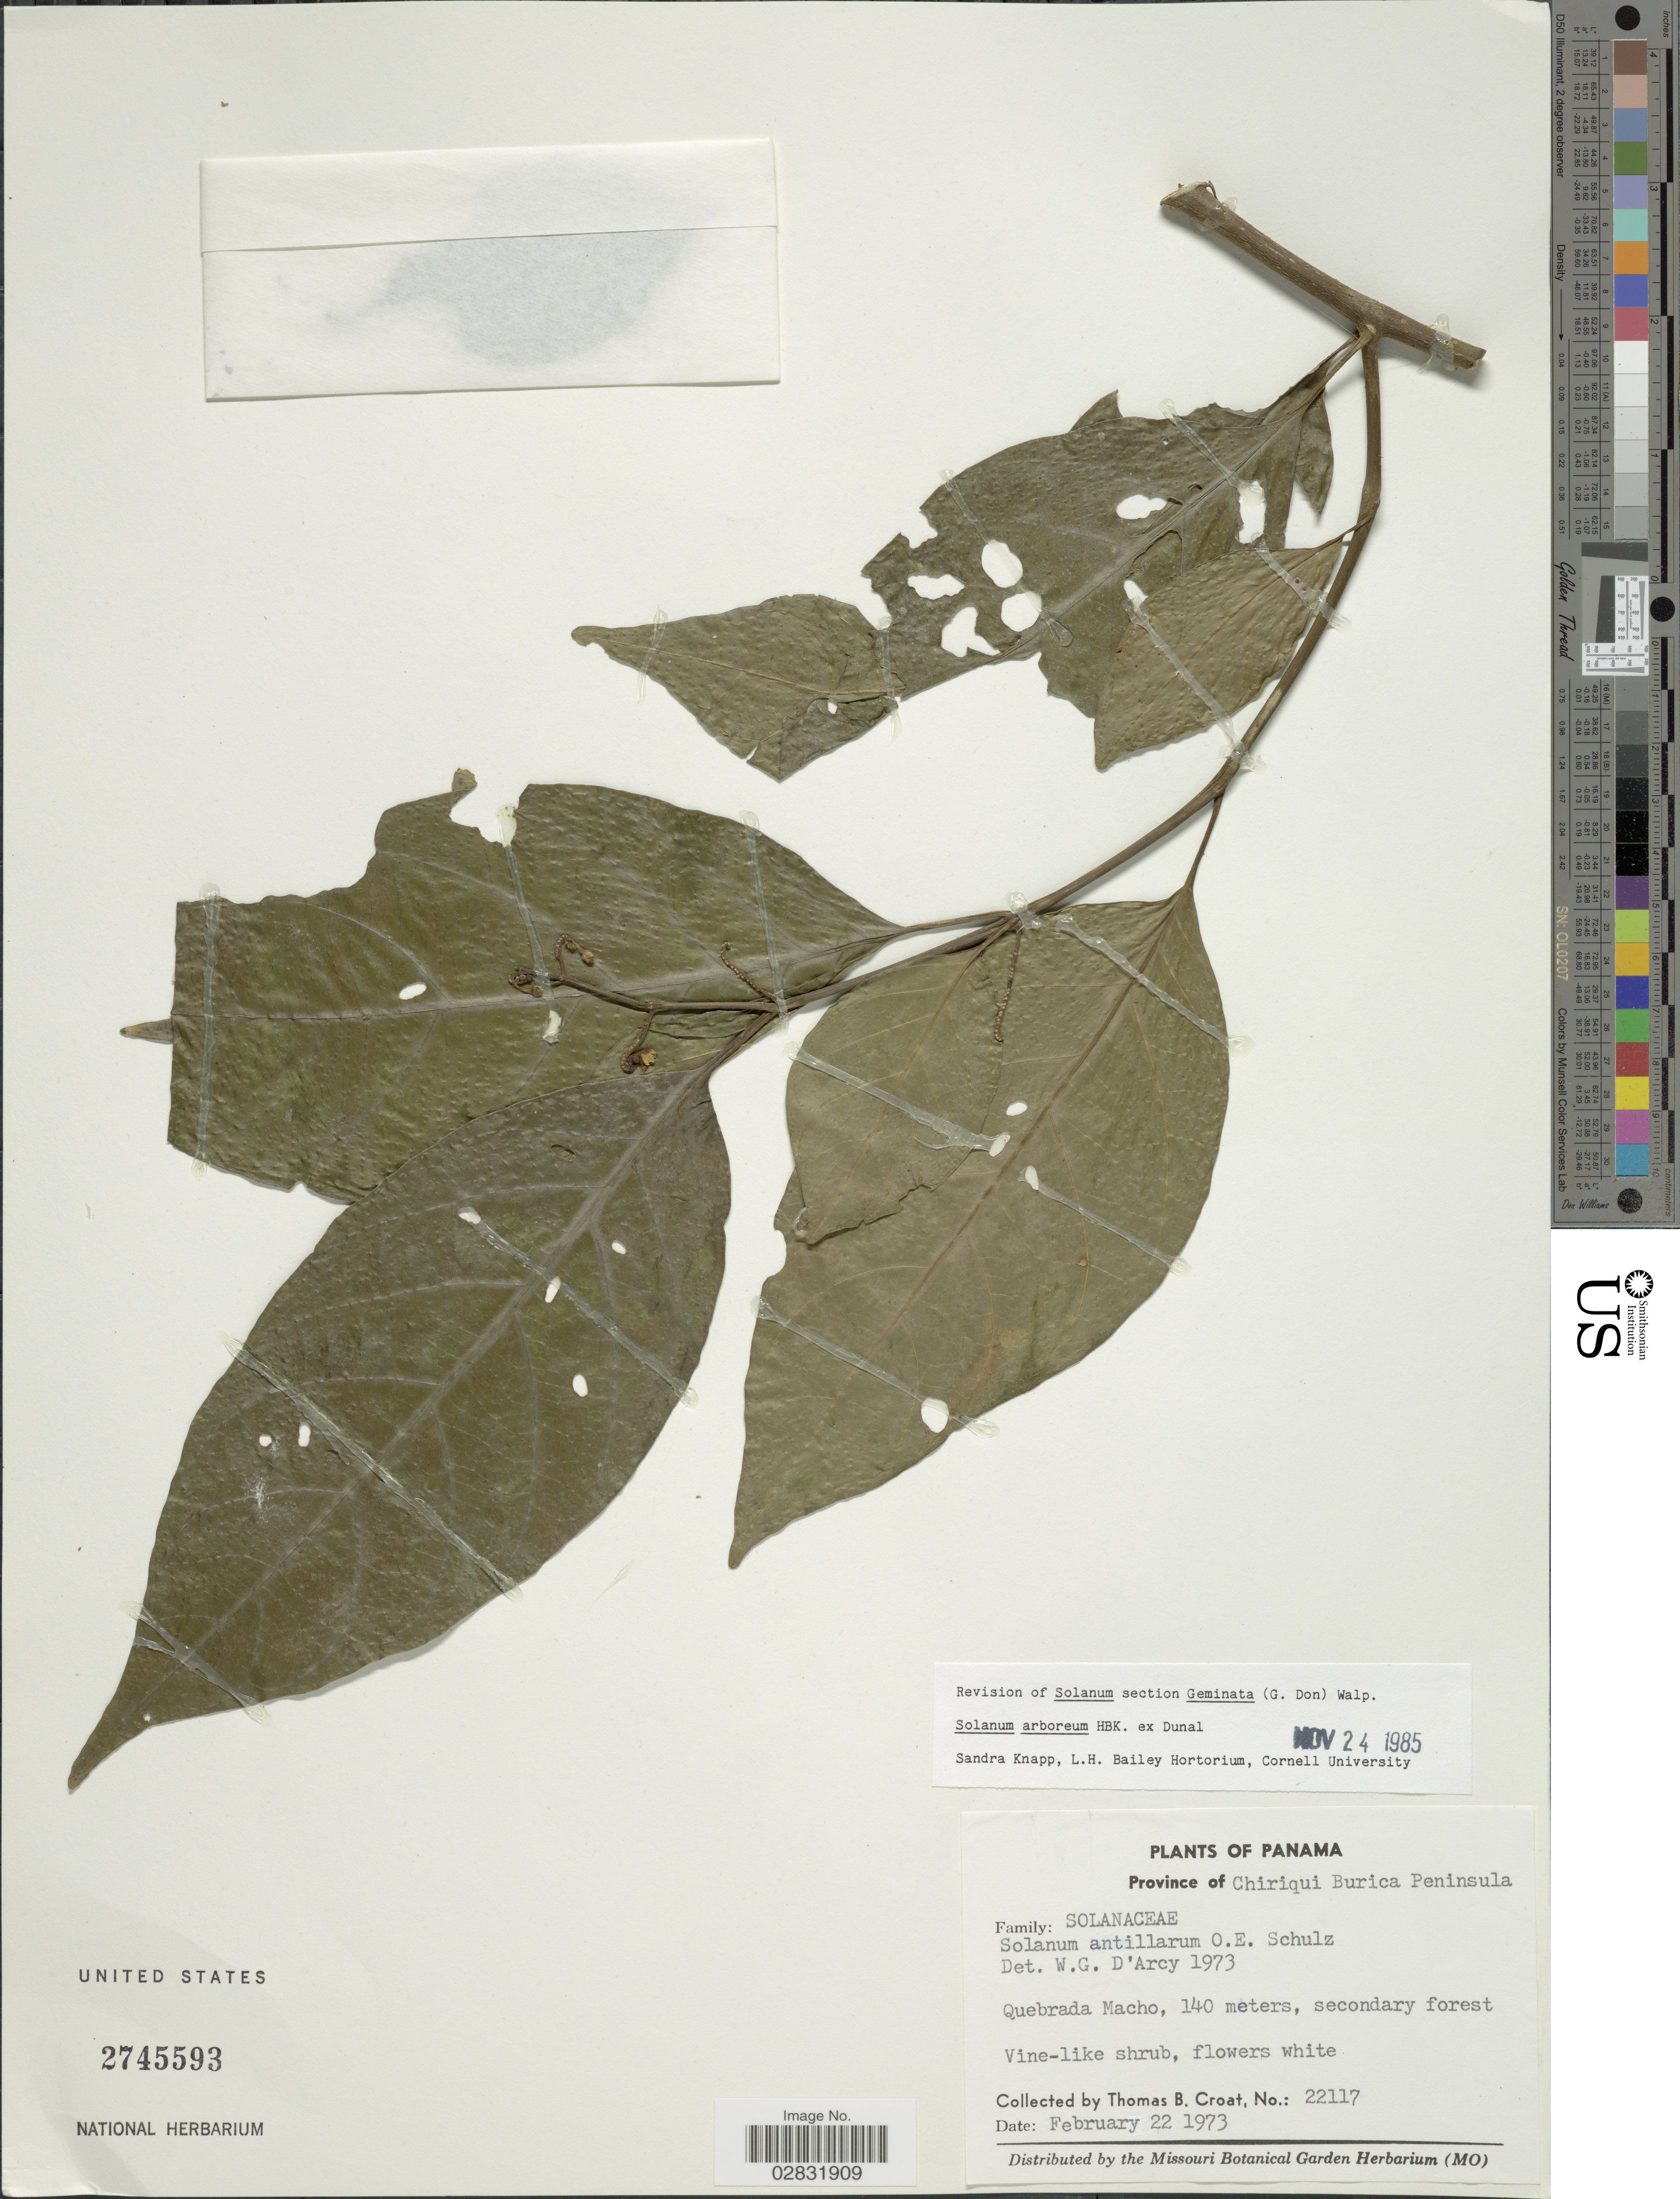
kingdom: Plantae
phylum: Tracheophyta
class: Magnoliopsida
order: Solanales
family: Solanaceae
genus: Solanum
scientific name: Solanum arboreum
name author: Dunal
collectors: T. B. Croat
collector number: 22117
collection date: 1973-02-22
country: Panama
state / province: Chiriqui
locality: Province of Chiriqui Burica Peninsula. Quebrada Macho.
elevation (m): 140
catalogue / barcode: US 2745593